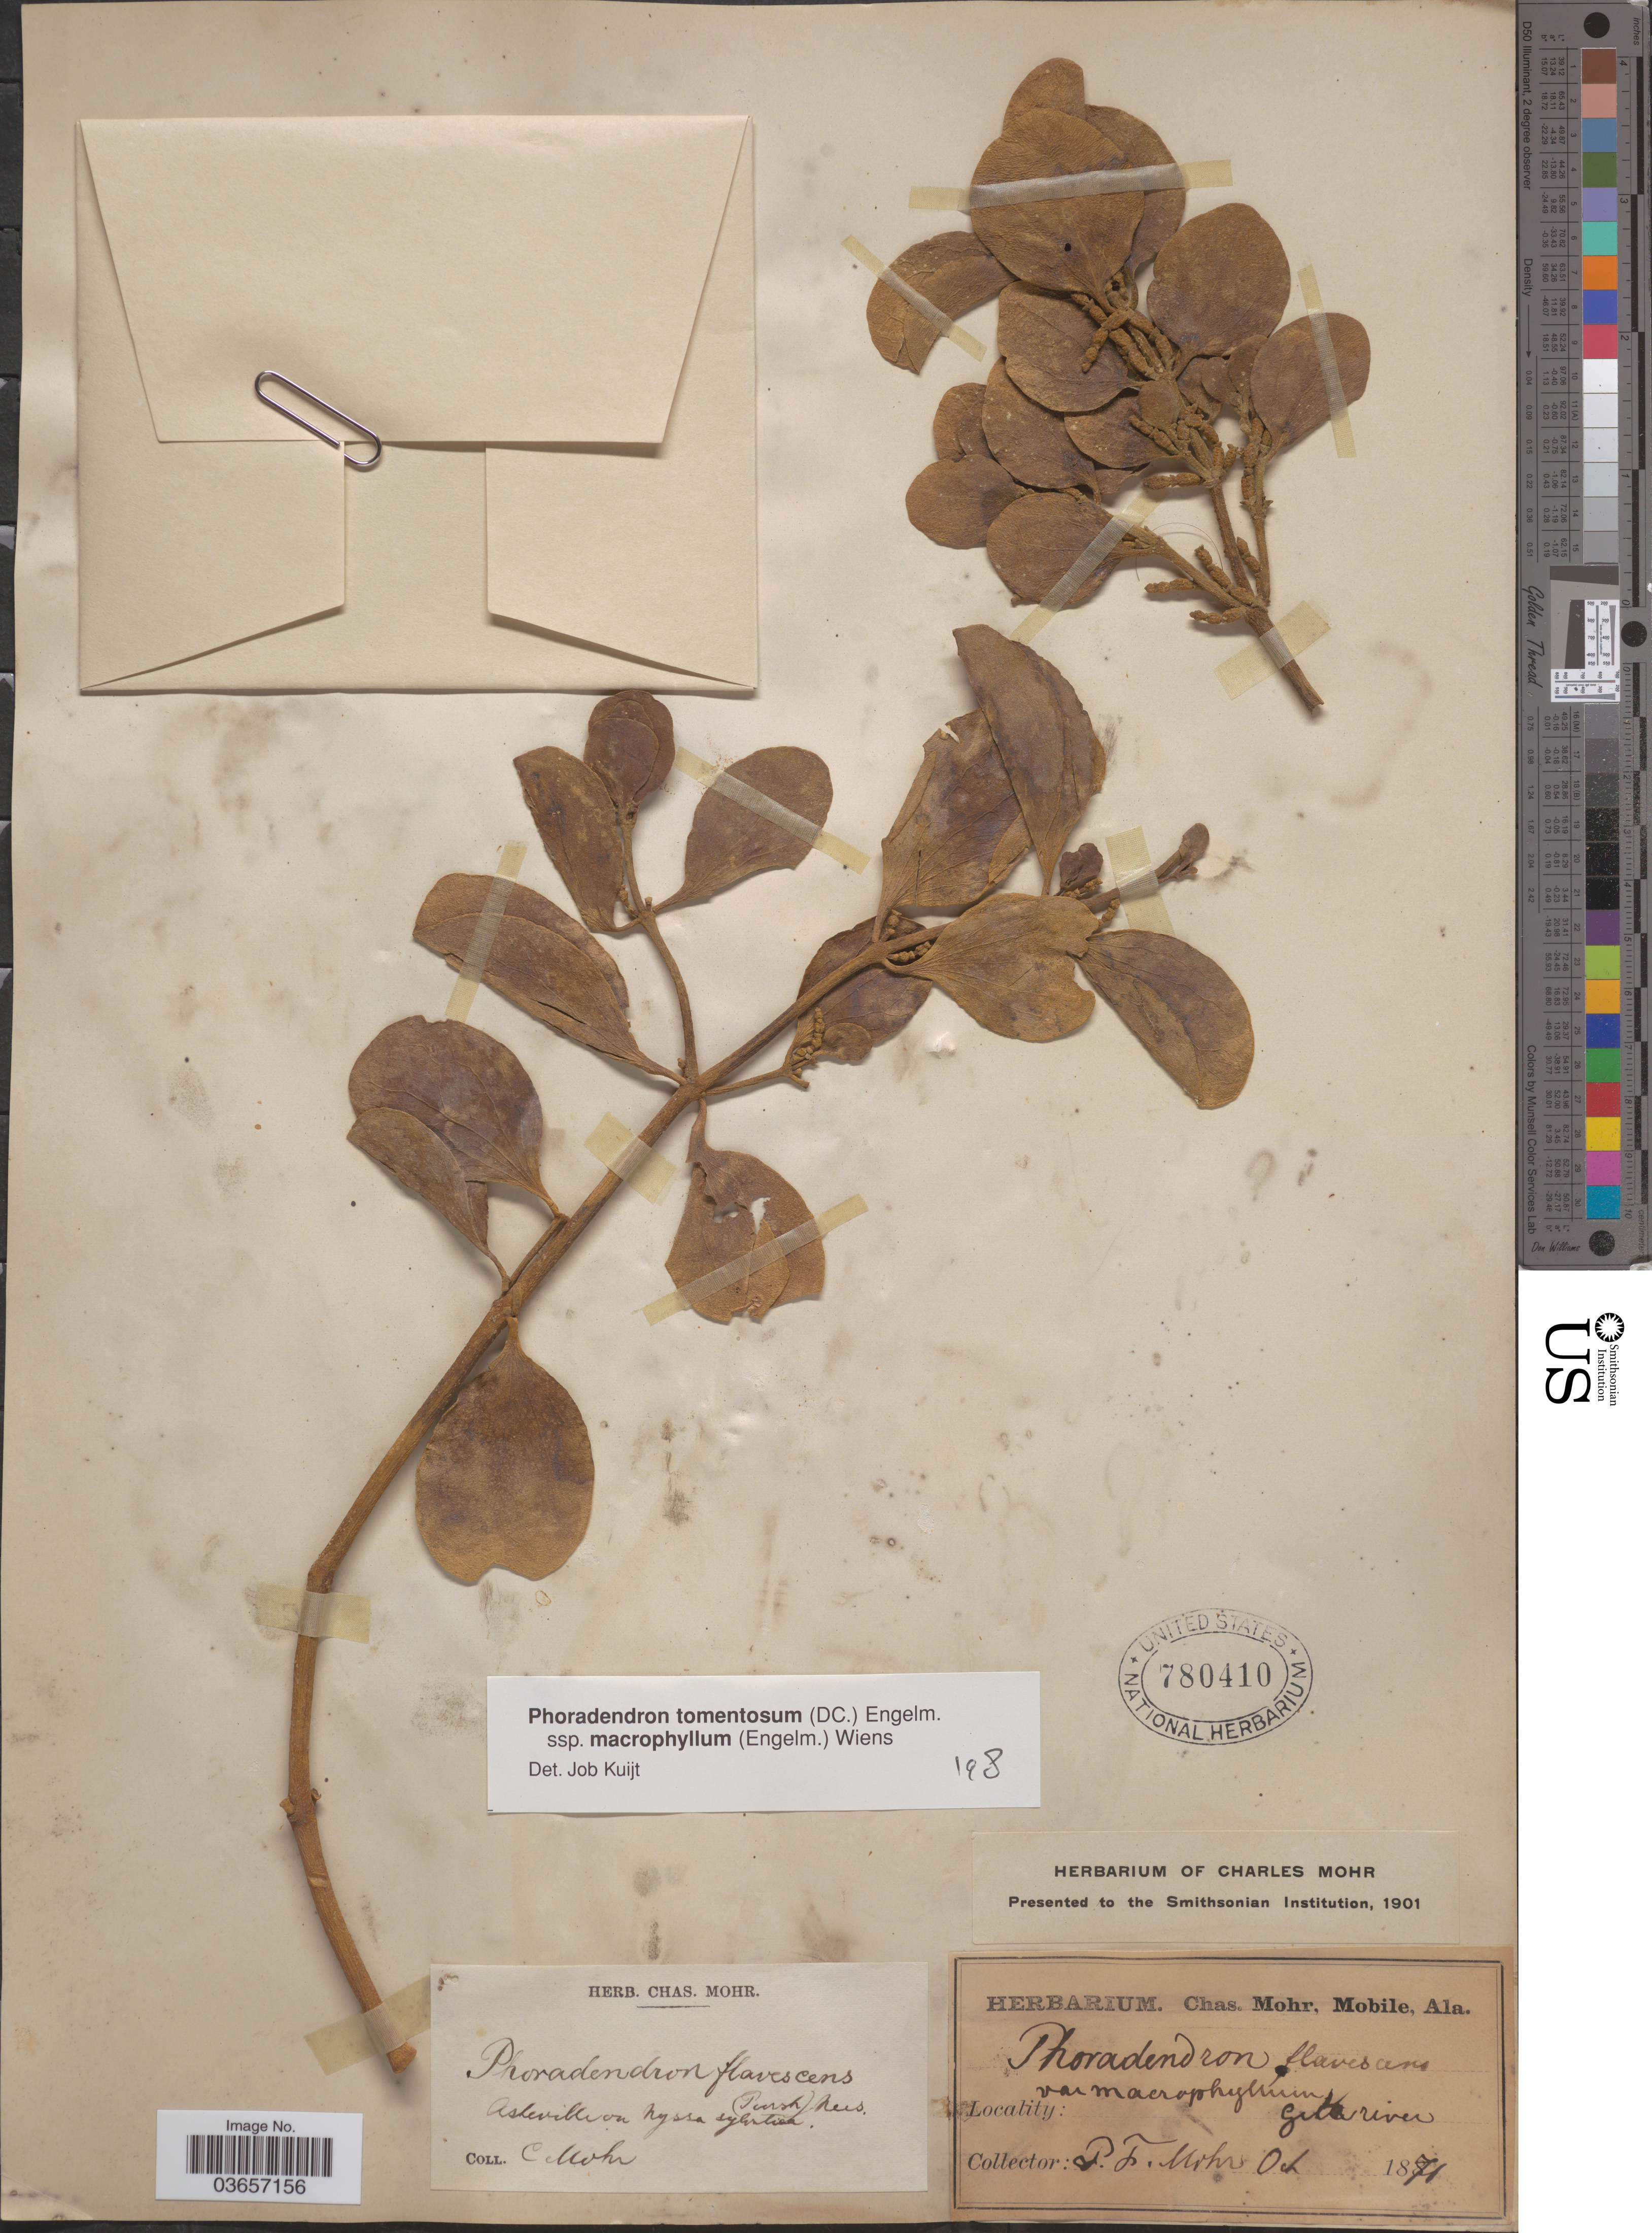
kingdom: Plantae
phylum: Tracheophyta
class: Magnoliopsida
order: Santalales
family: Viscaceae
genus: Phoradendron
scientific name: Phoradendron tomentosum subsp. macrophyllum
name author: DC.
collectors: P. F. Mohr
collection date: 1871-10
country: United States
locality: Gila river.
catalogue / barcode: US 780410